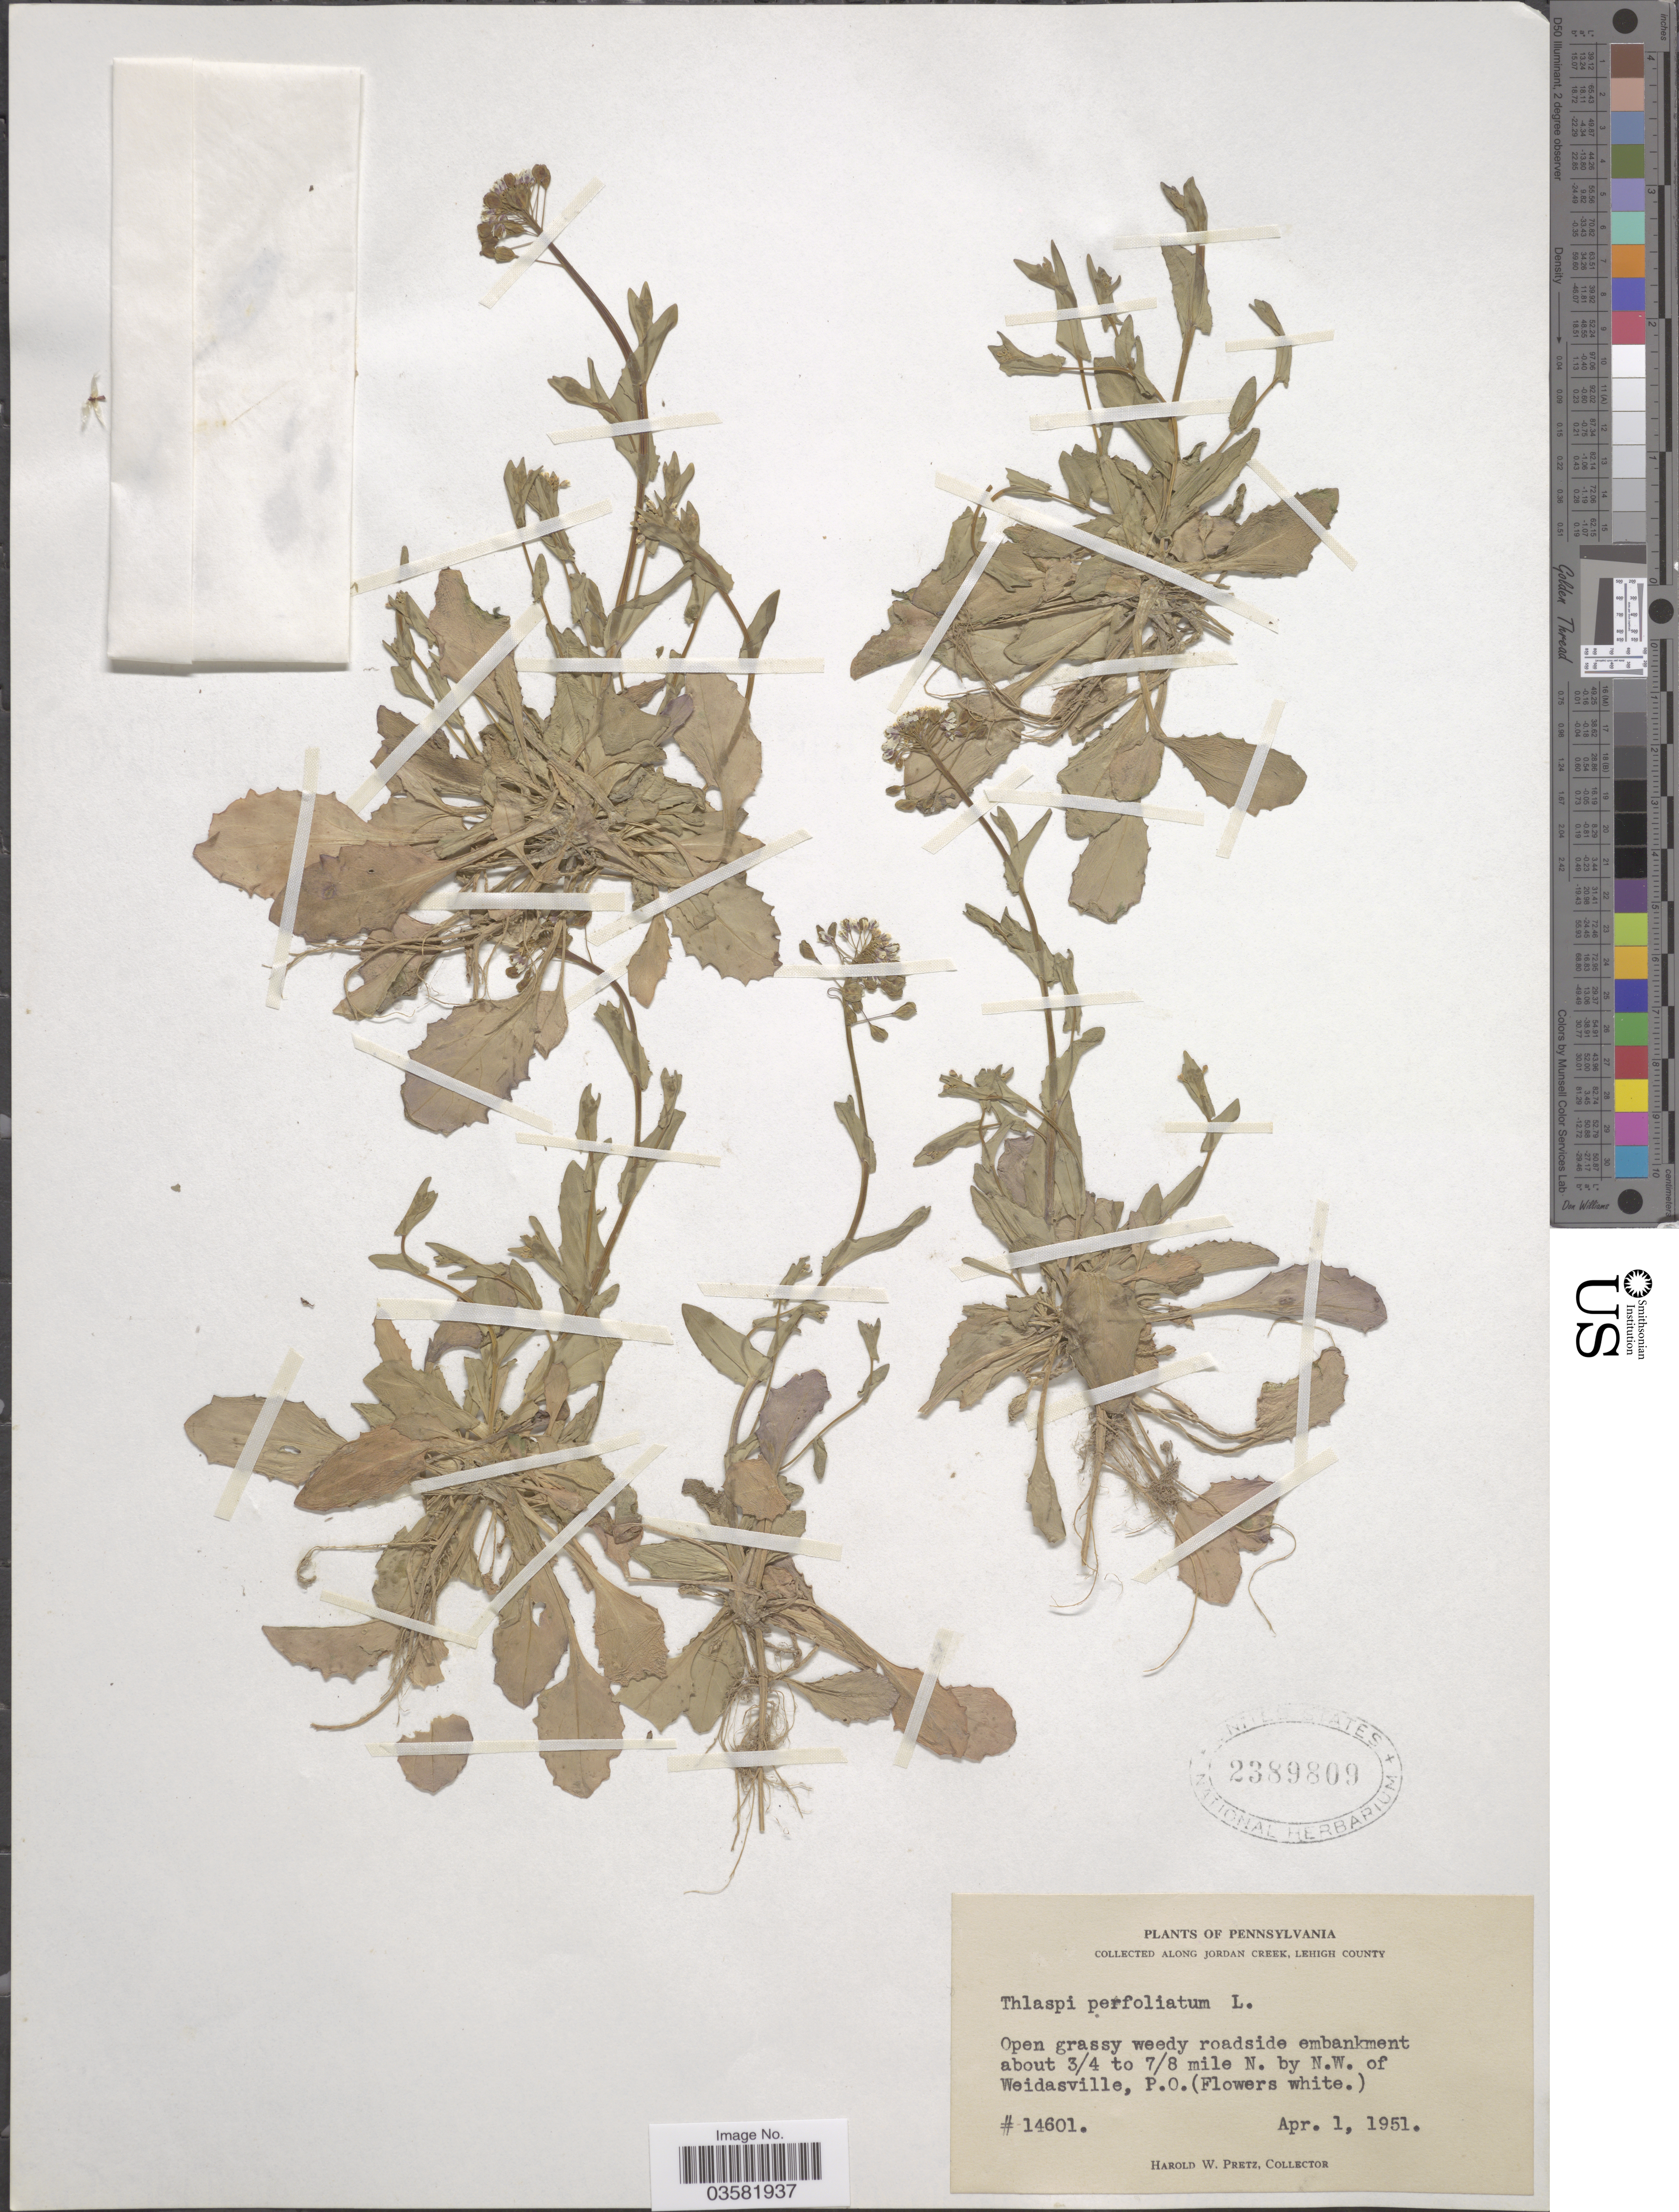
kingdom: Plantae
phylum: Tracheophyta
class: Magnoliopsida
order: Brassicales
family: Brassicaceae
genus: Thlaspi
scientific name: Thlaspi perfoliatum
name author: L.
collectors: H. W. Pretz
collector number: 14601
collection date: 1951-04-01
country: United States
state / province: Pennsylvania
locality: Along Jordan Creek, Lehigh County. Roadside embankment about 3/4 to 7/8 mile N. by N.W. of Weidasville, P.O.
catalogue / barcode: US 2389809